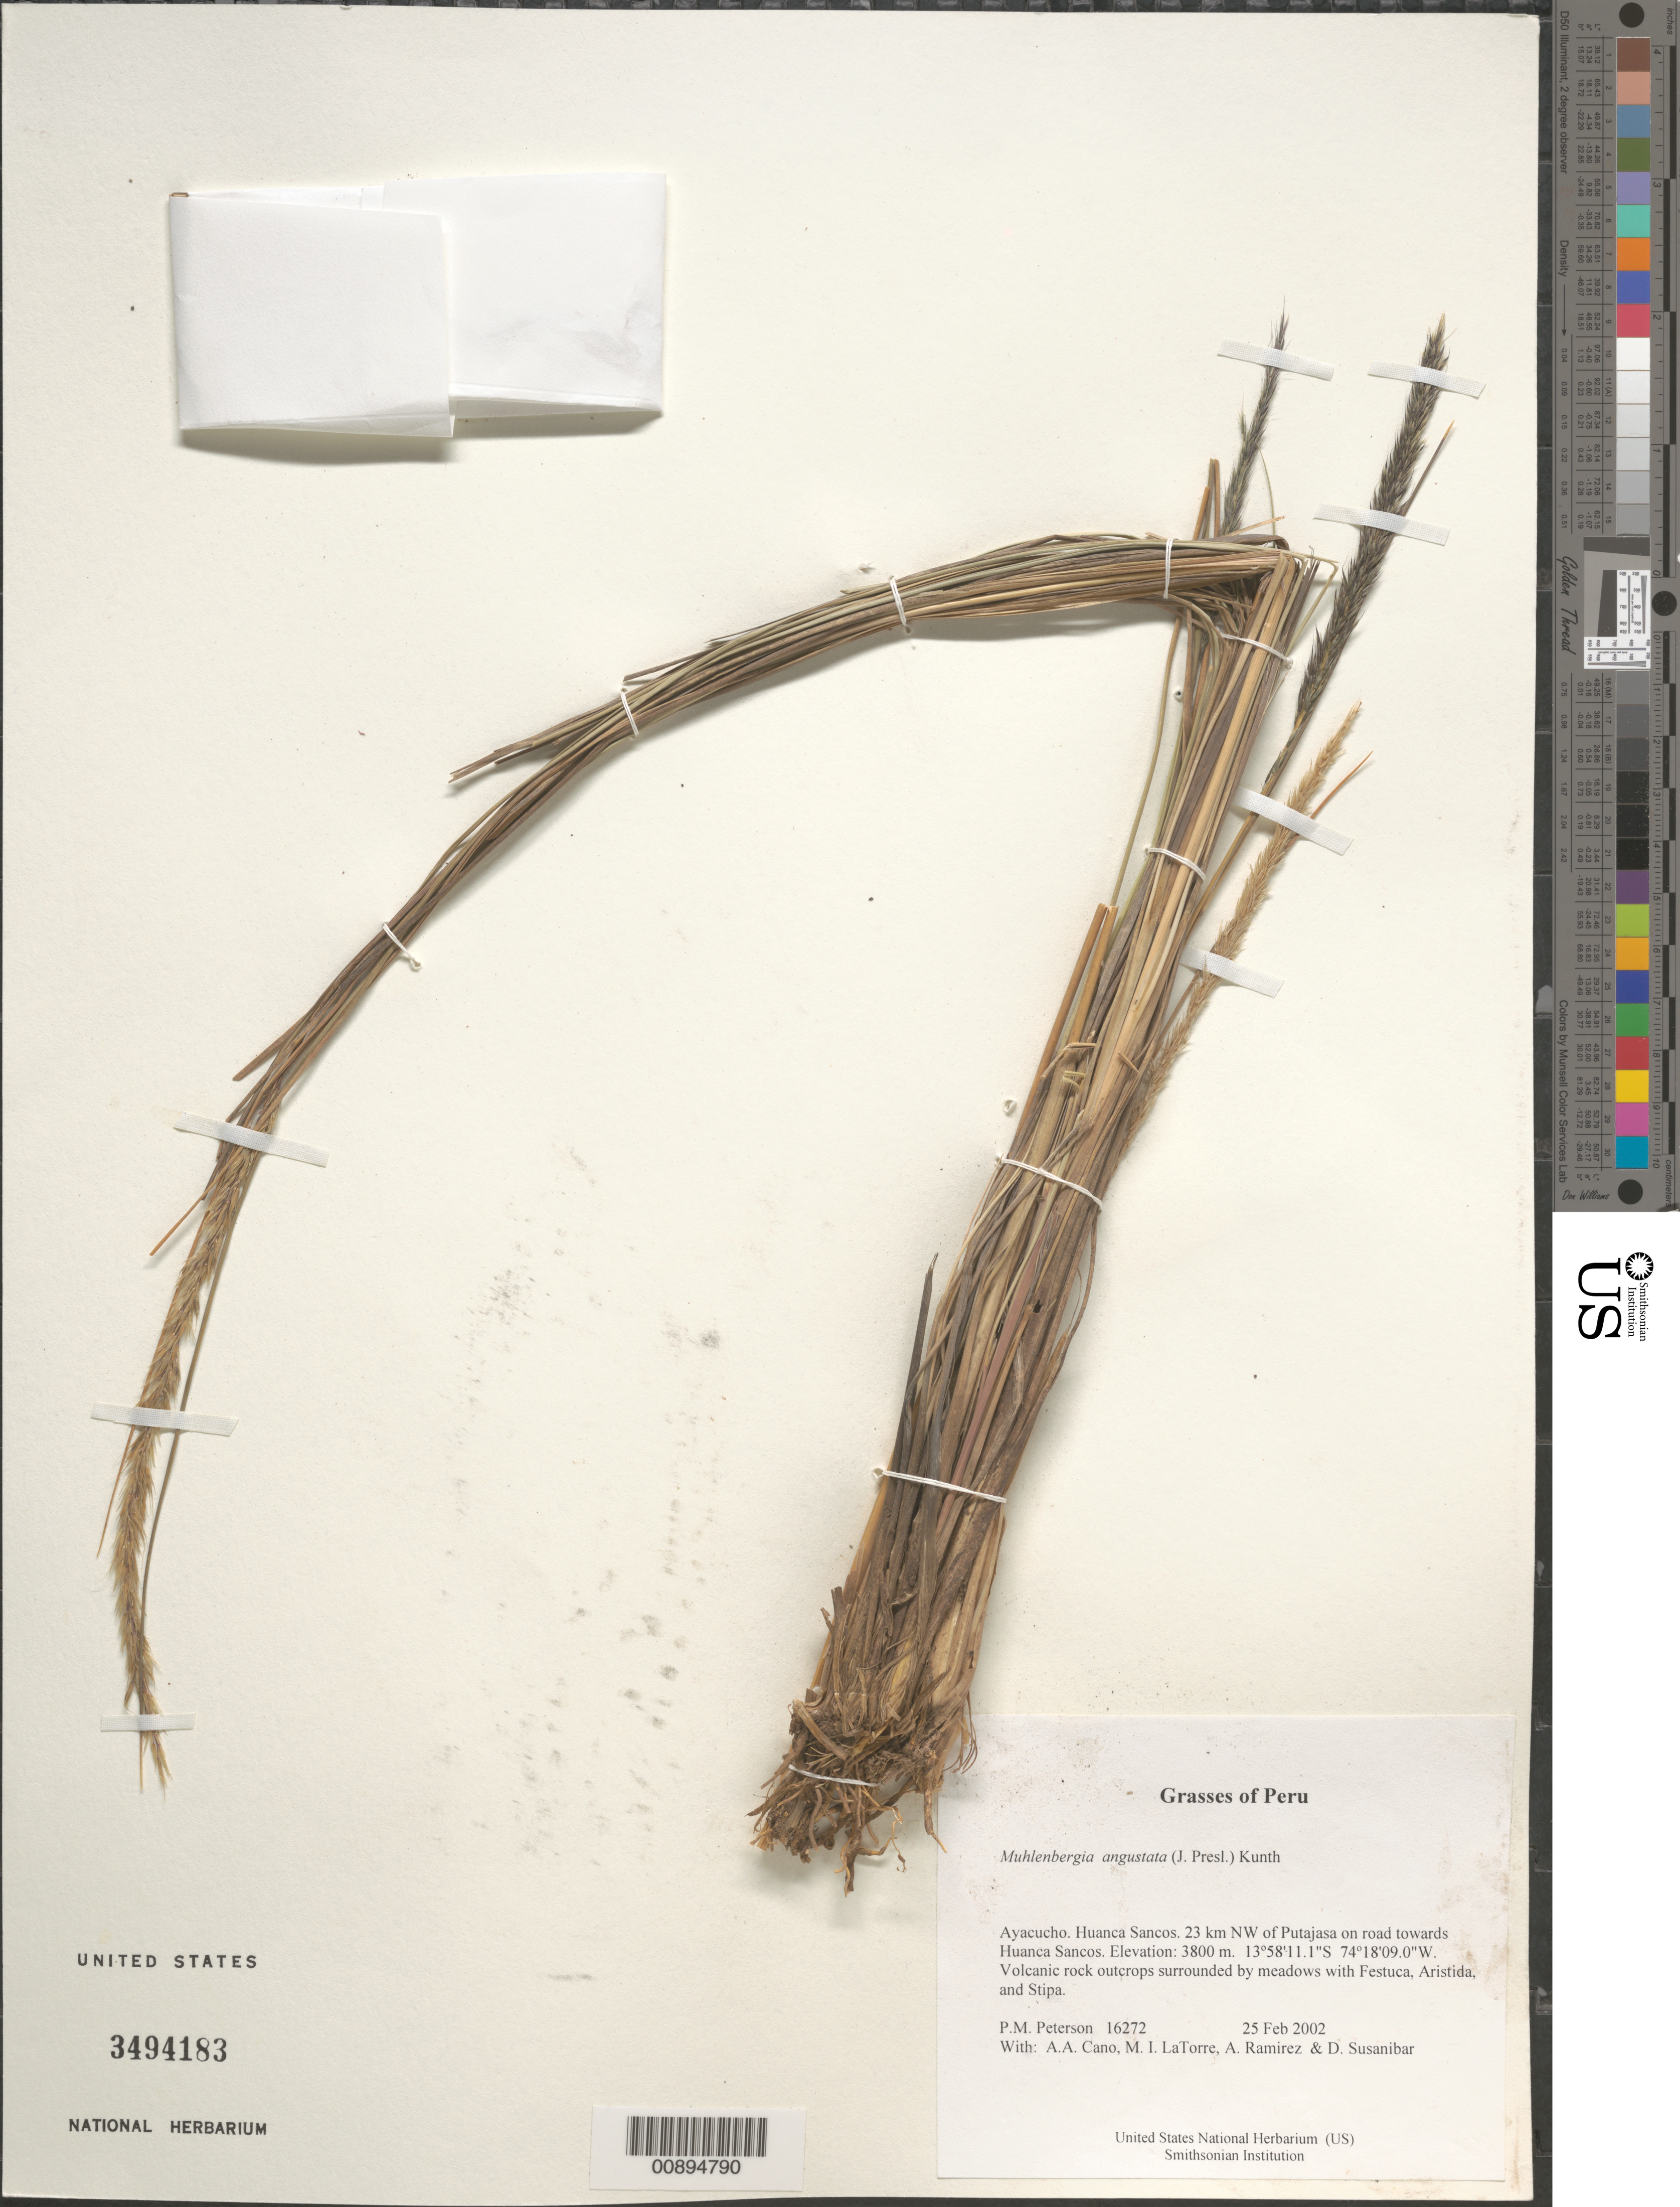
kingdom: Plantae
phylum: Tracheophyta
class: Liliopsida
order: Poales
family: Poaceae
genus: Muhlenbergia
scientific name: Muhlenbergia coerulea x M. rigida (Kunth) Kunth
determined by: Peterson, Paul M., (BOT), Smithsonian Institution - National Museum of Natural History (UNITED STATES)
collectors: P. M. Peterson, A. Cano, M. I. La Torre, A. Ramírez & D. Susanibar Cruz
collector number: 16272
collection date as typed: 25 Feb 2002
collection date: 2002-02-25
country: Peru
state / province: Ayacucho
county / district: Huanca Sancos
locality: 23 km NW of Putajasa on road towards Huanca Sancos.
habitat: Volcanic rock outcrops surrounded by meadows with ~Festuca, Aristida, and Stipa~.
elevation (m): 3800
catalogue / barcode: US 3494183